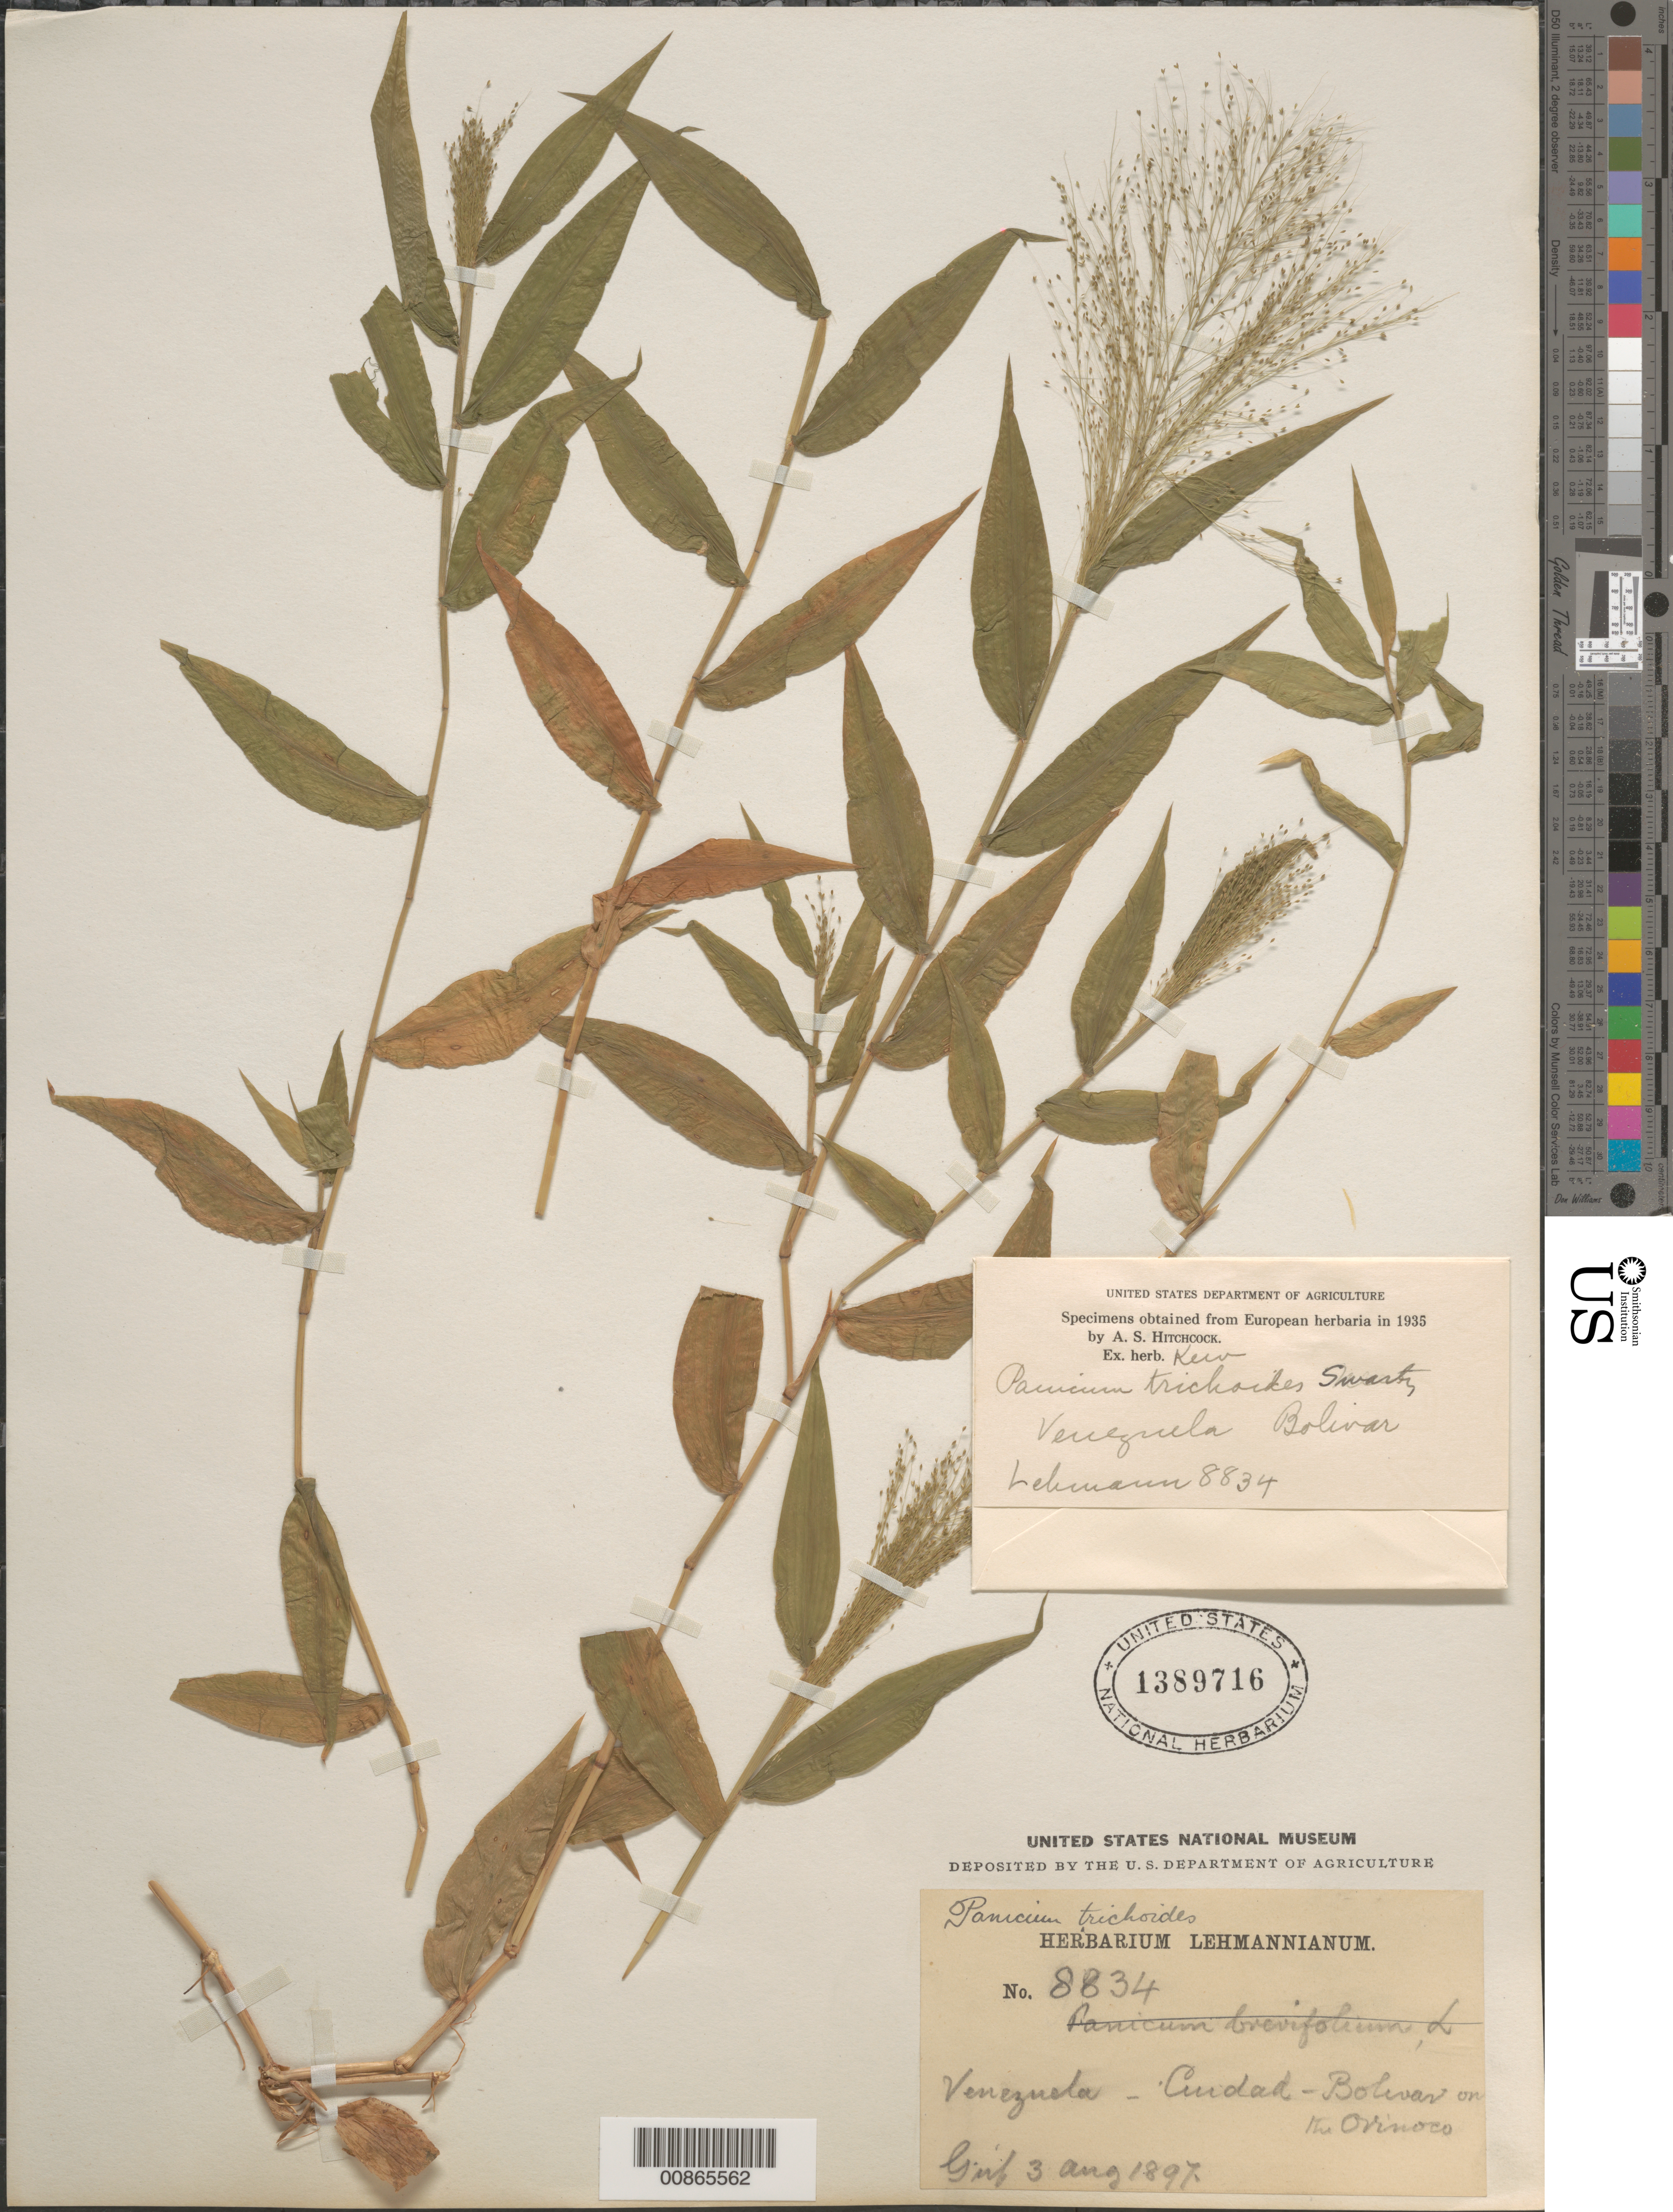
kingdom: Plantae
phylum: Tracheophyta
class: Liliopsida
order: Poales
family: Poaceae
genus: Panicum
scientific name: Panicum trichoides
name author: Sw.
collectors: -. Lehmann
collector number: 8834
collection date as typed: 3 August 1897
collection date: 1897-08-03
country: Venezuela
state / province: Bolívar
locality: Ciudad Bolívar, Río Orinoco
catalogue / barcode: US 1389716